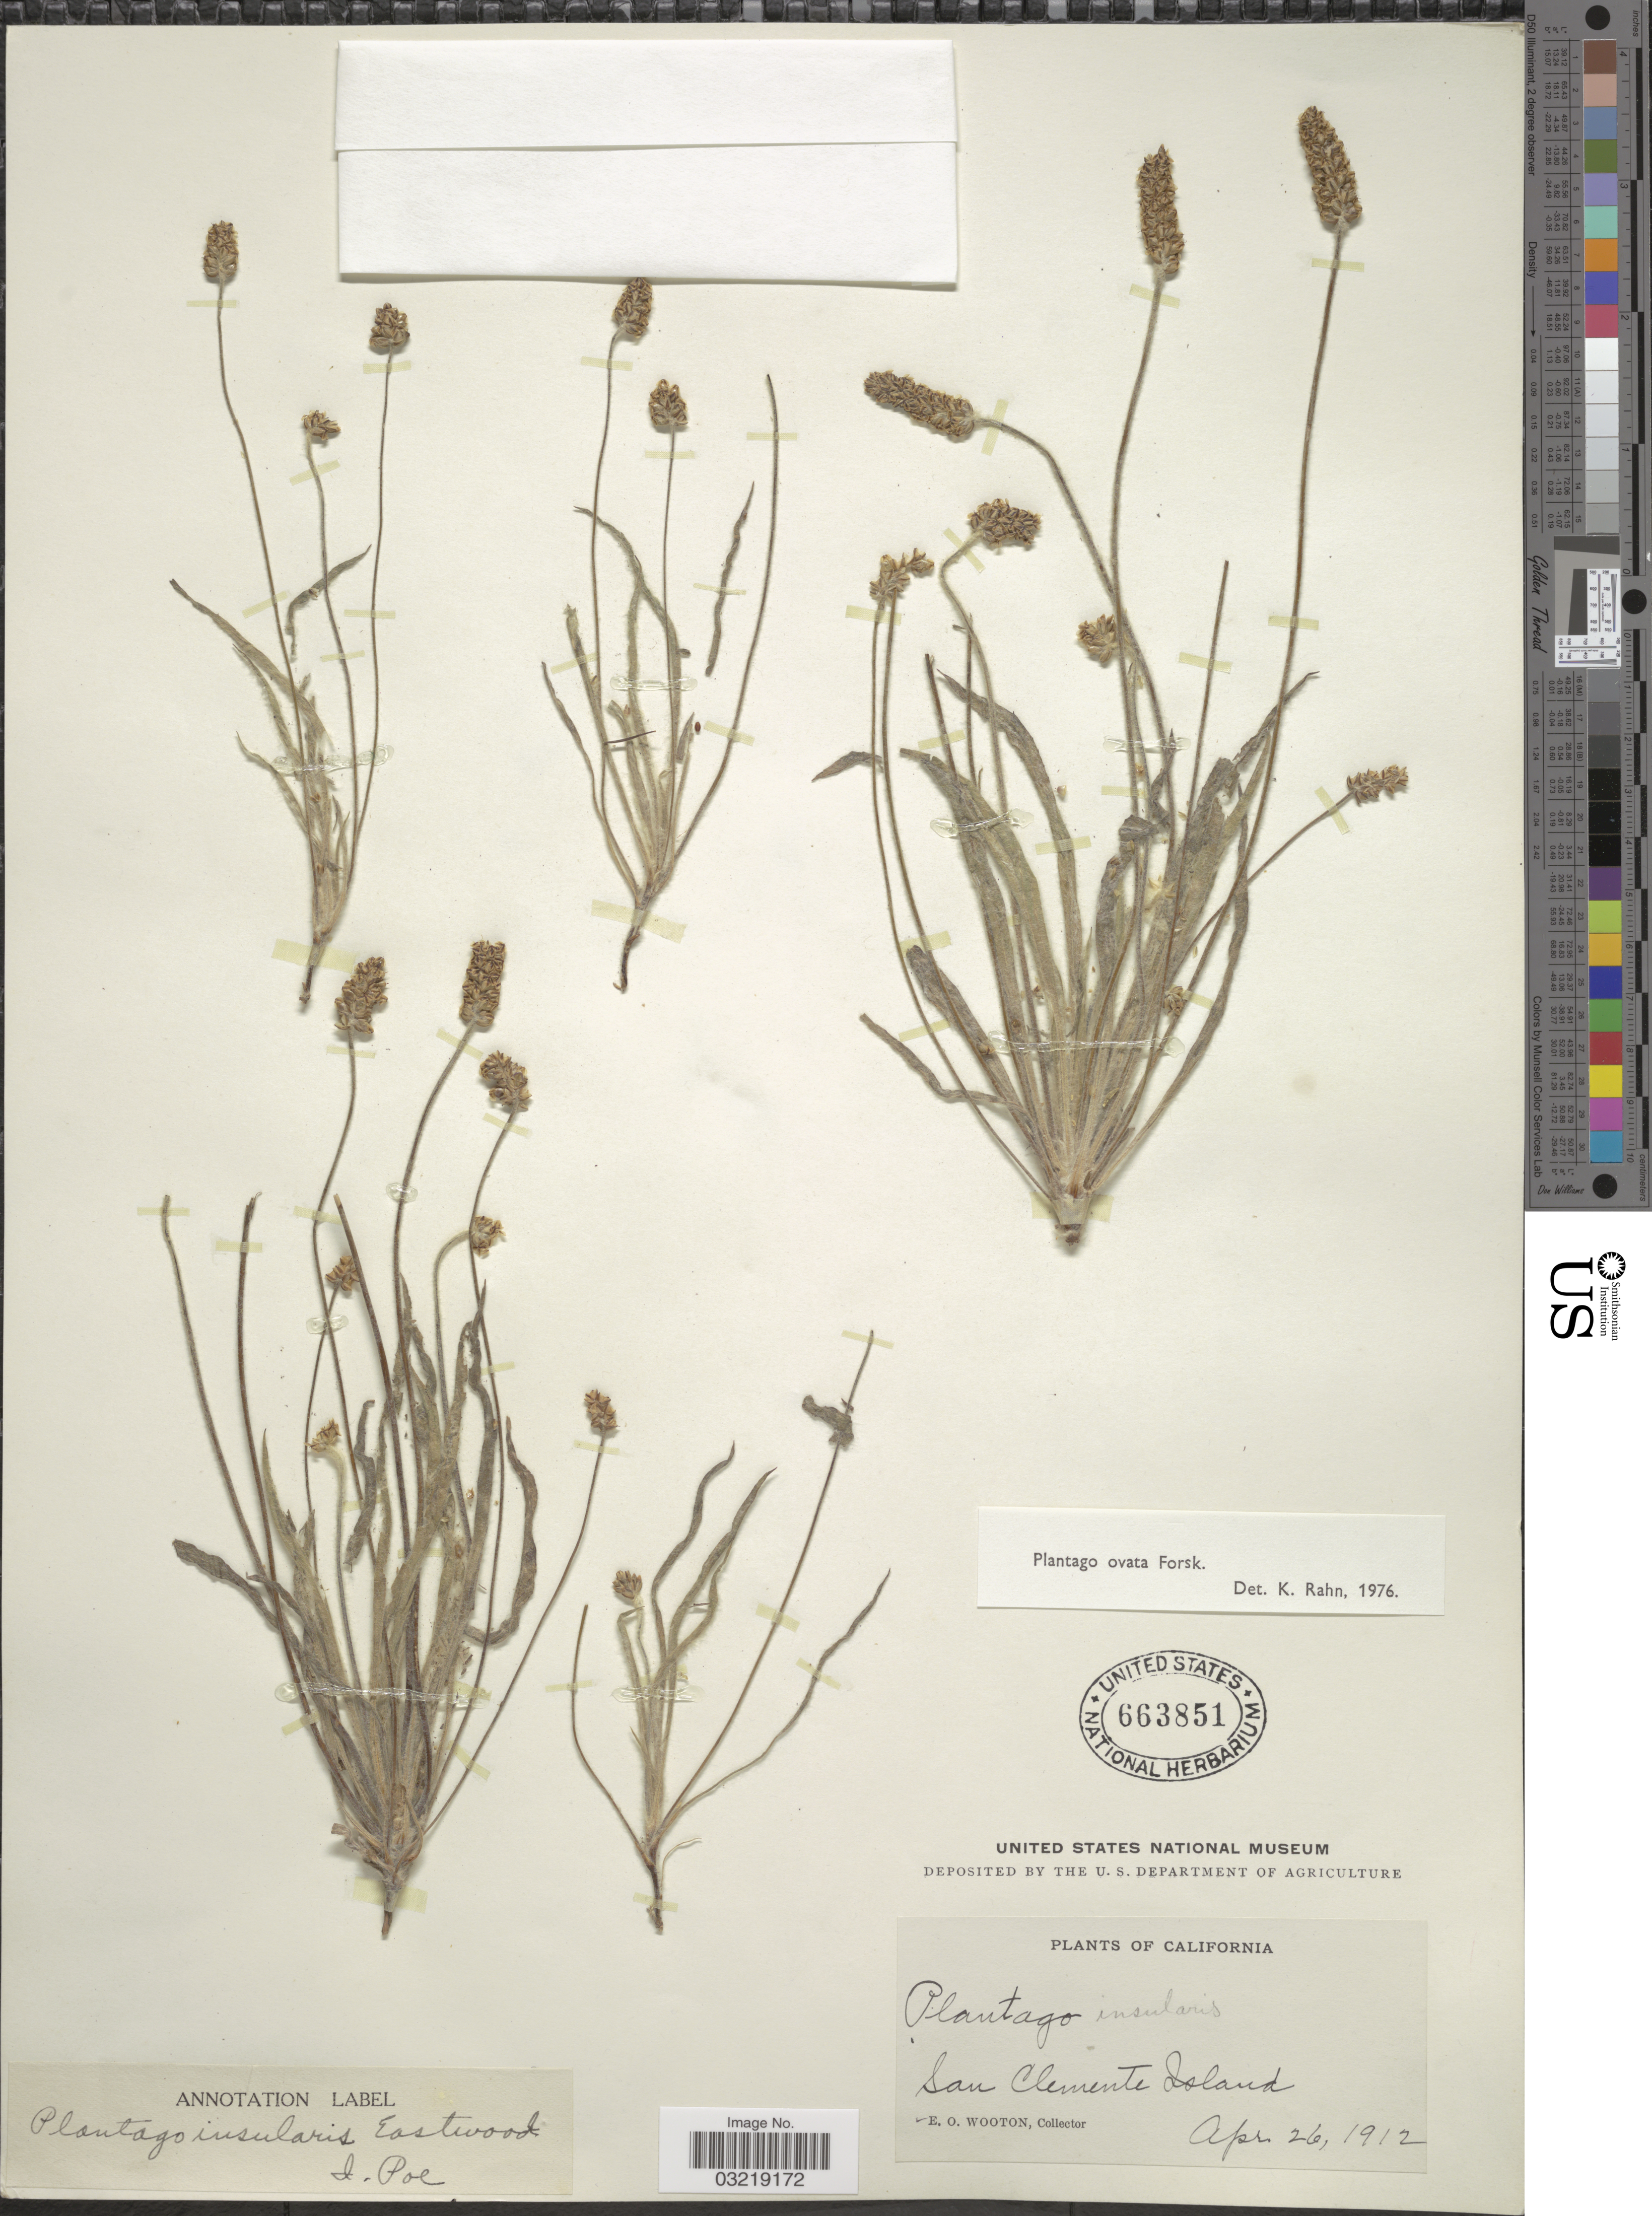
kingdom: Plantae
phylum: Tracheophyta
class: Magnoliopsida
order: Lamiales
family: Plantaginaceae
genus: Plantago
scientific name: Plantago ovata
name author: Forssk.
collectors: E. O. Wooton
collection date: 1912-04-26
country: United States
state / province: California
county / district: Los Angeles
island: San Clemente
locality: San Clemente Island.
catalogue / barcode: US 663851